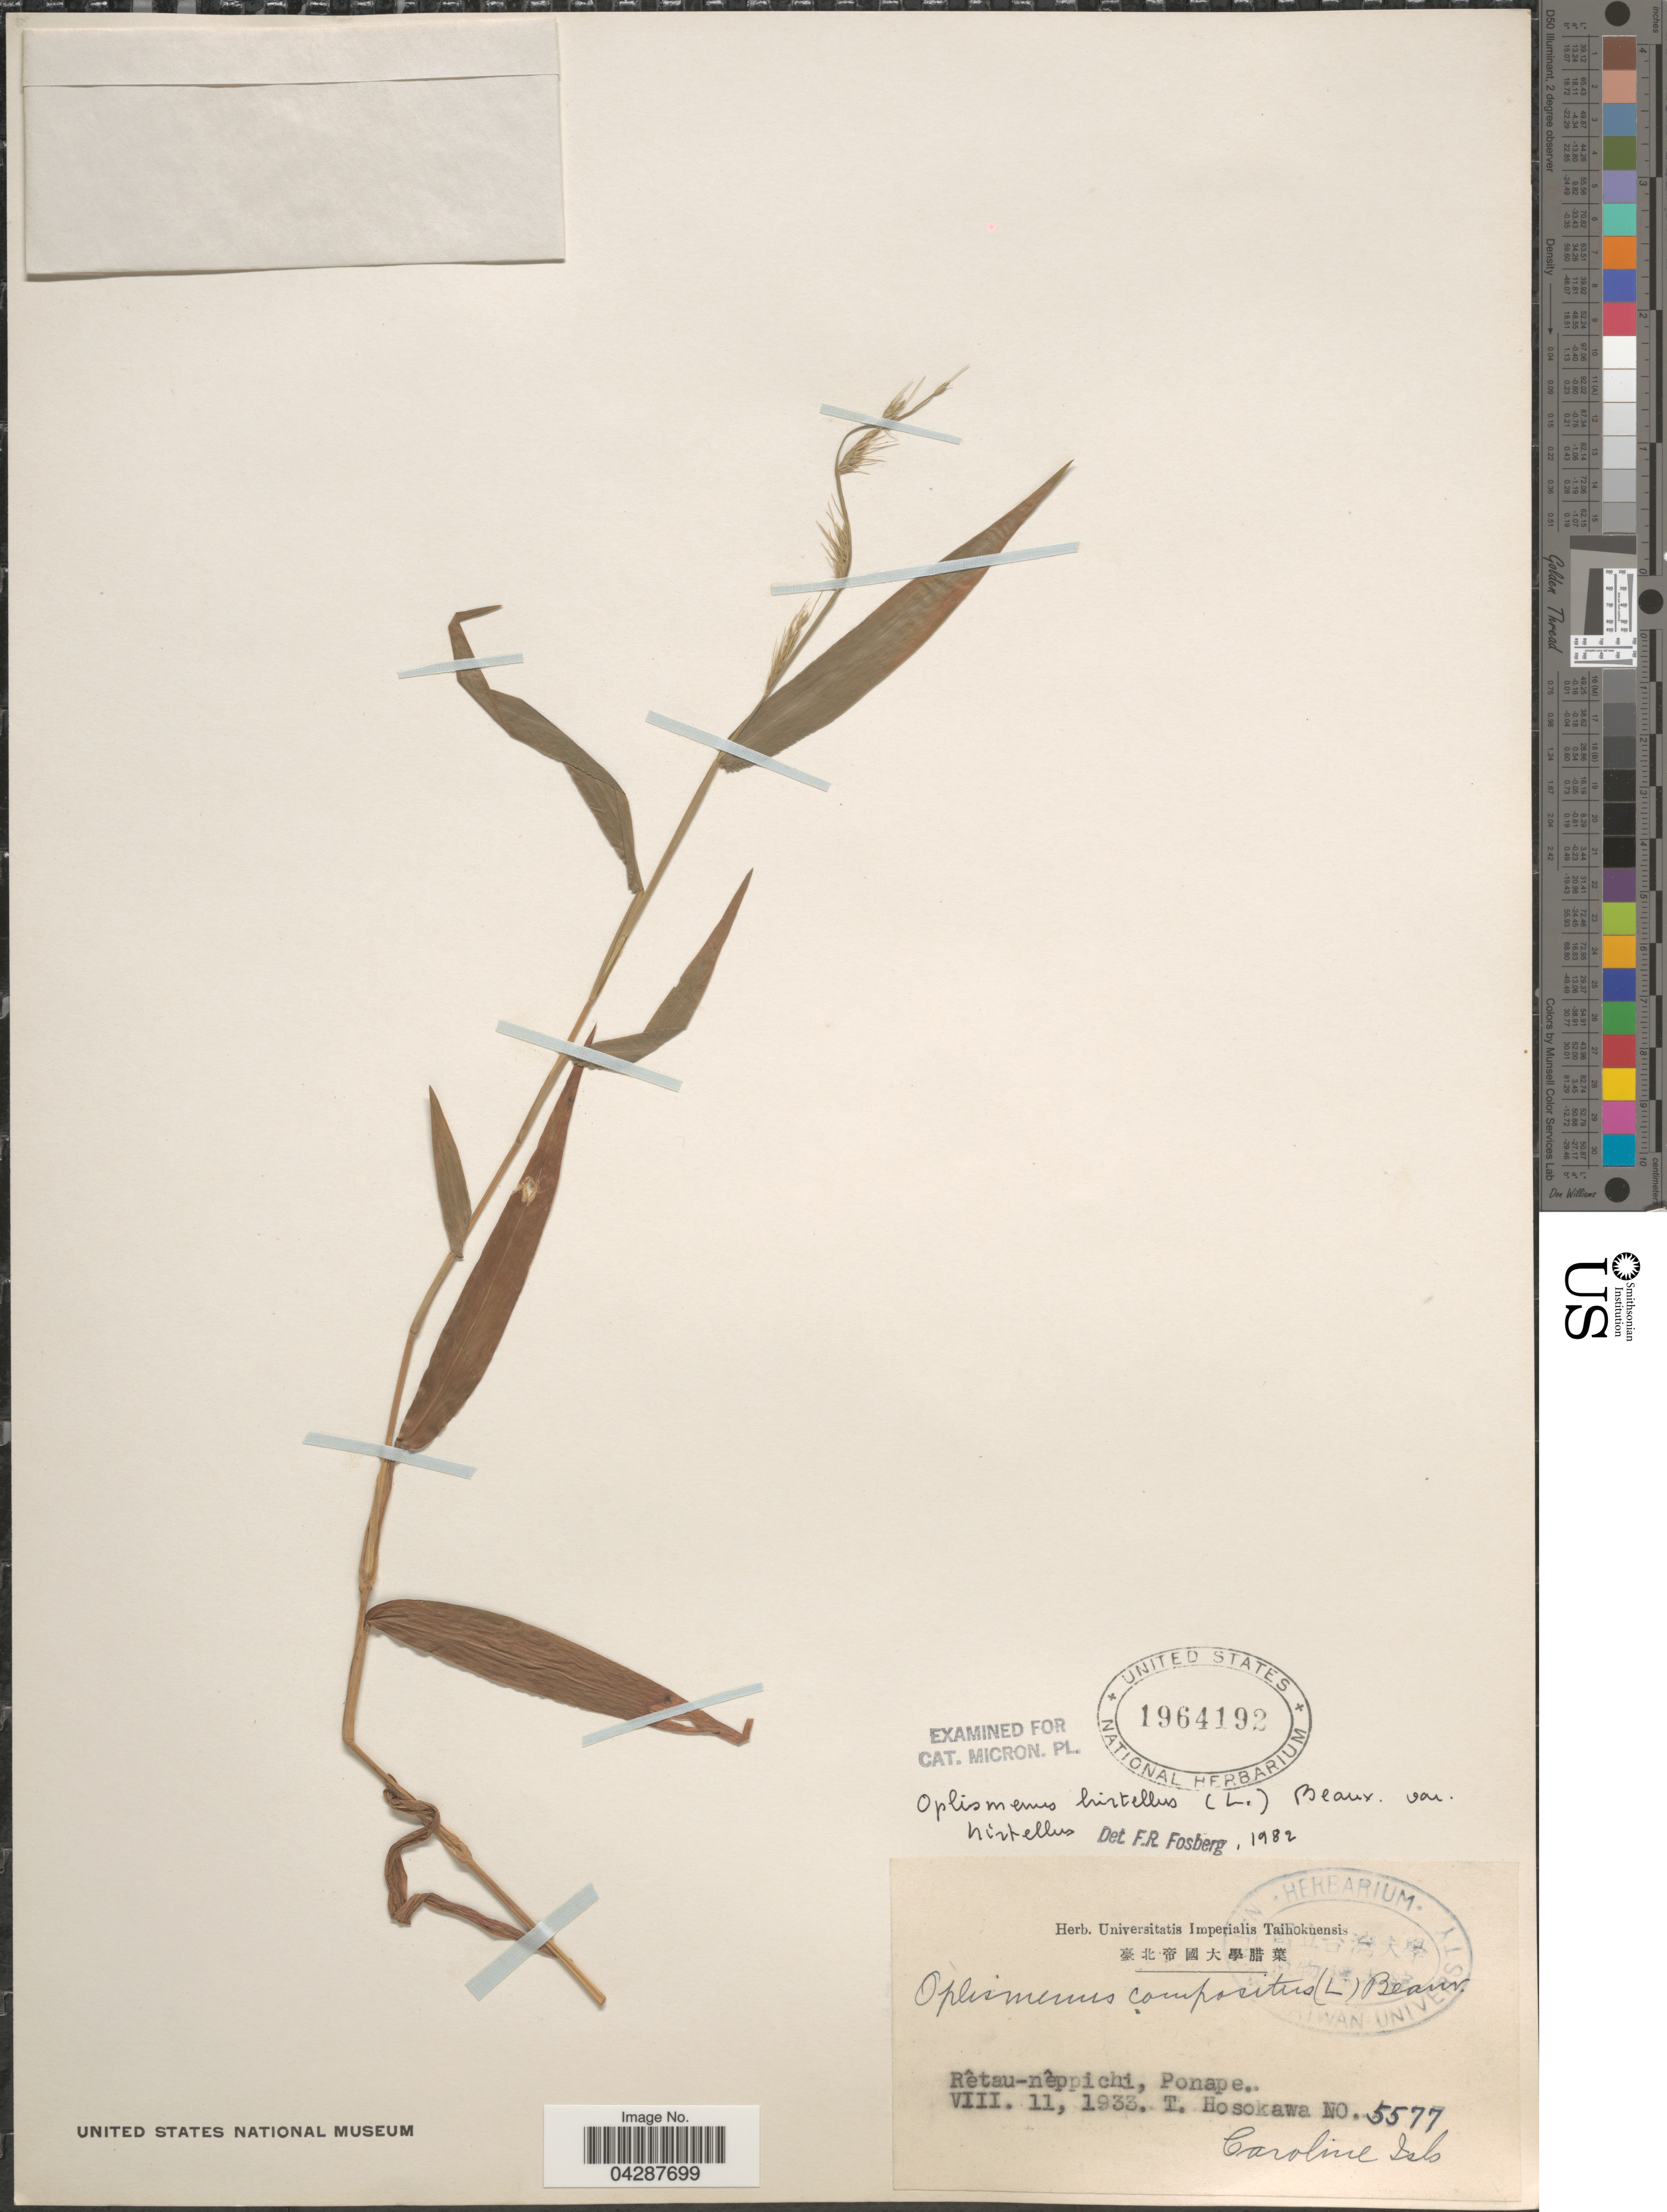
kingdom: Plantae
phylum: Tracheophyta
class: Liliopsida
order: Poales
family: Poaceae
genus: Oplismenus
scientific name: Oplismenus hirtellus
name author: (L.) P. Beauv.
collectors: T. Hosokawa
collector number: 5577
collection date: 1933-08-11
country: Micronesia, Federated States of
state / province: Pohnpei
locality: Rêtau-nêppichi, Ponape.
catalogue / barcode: US 1964192